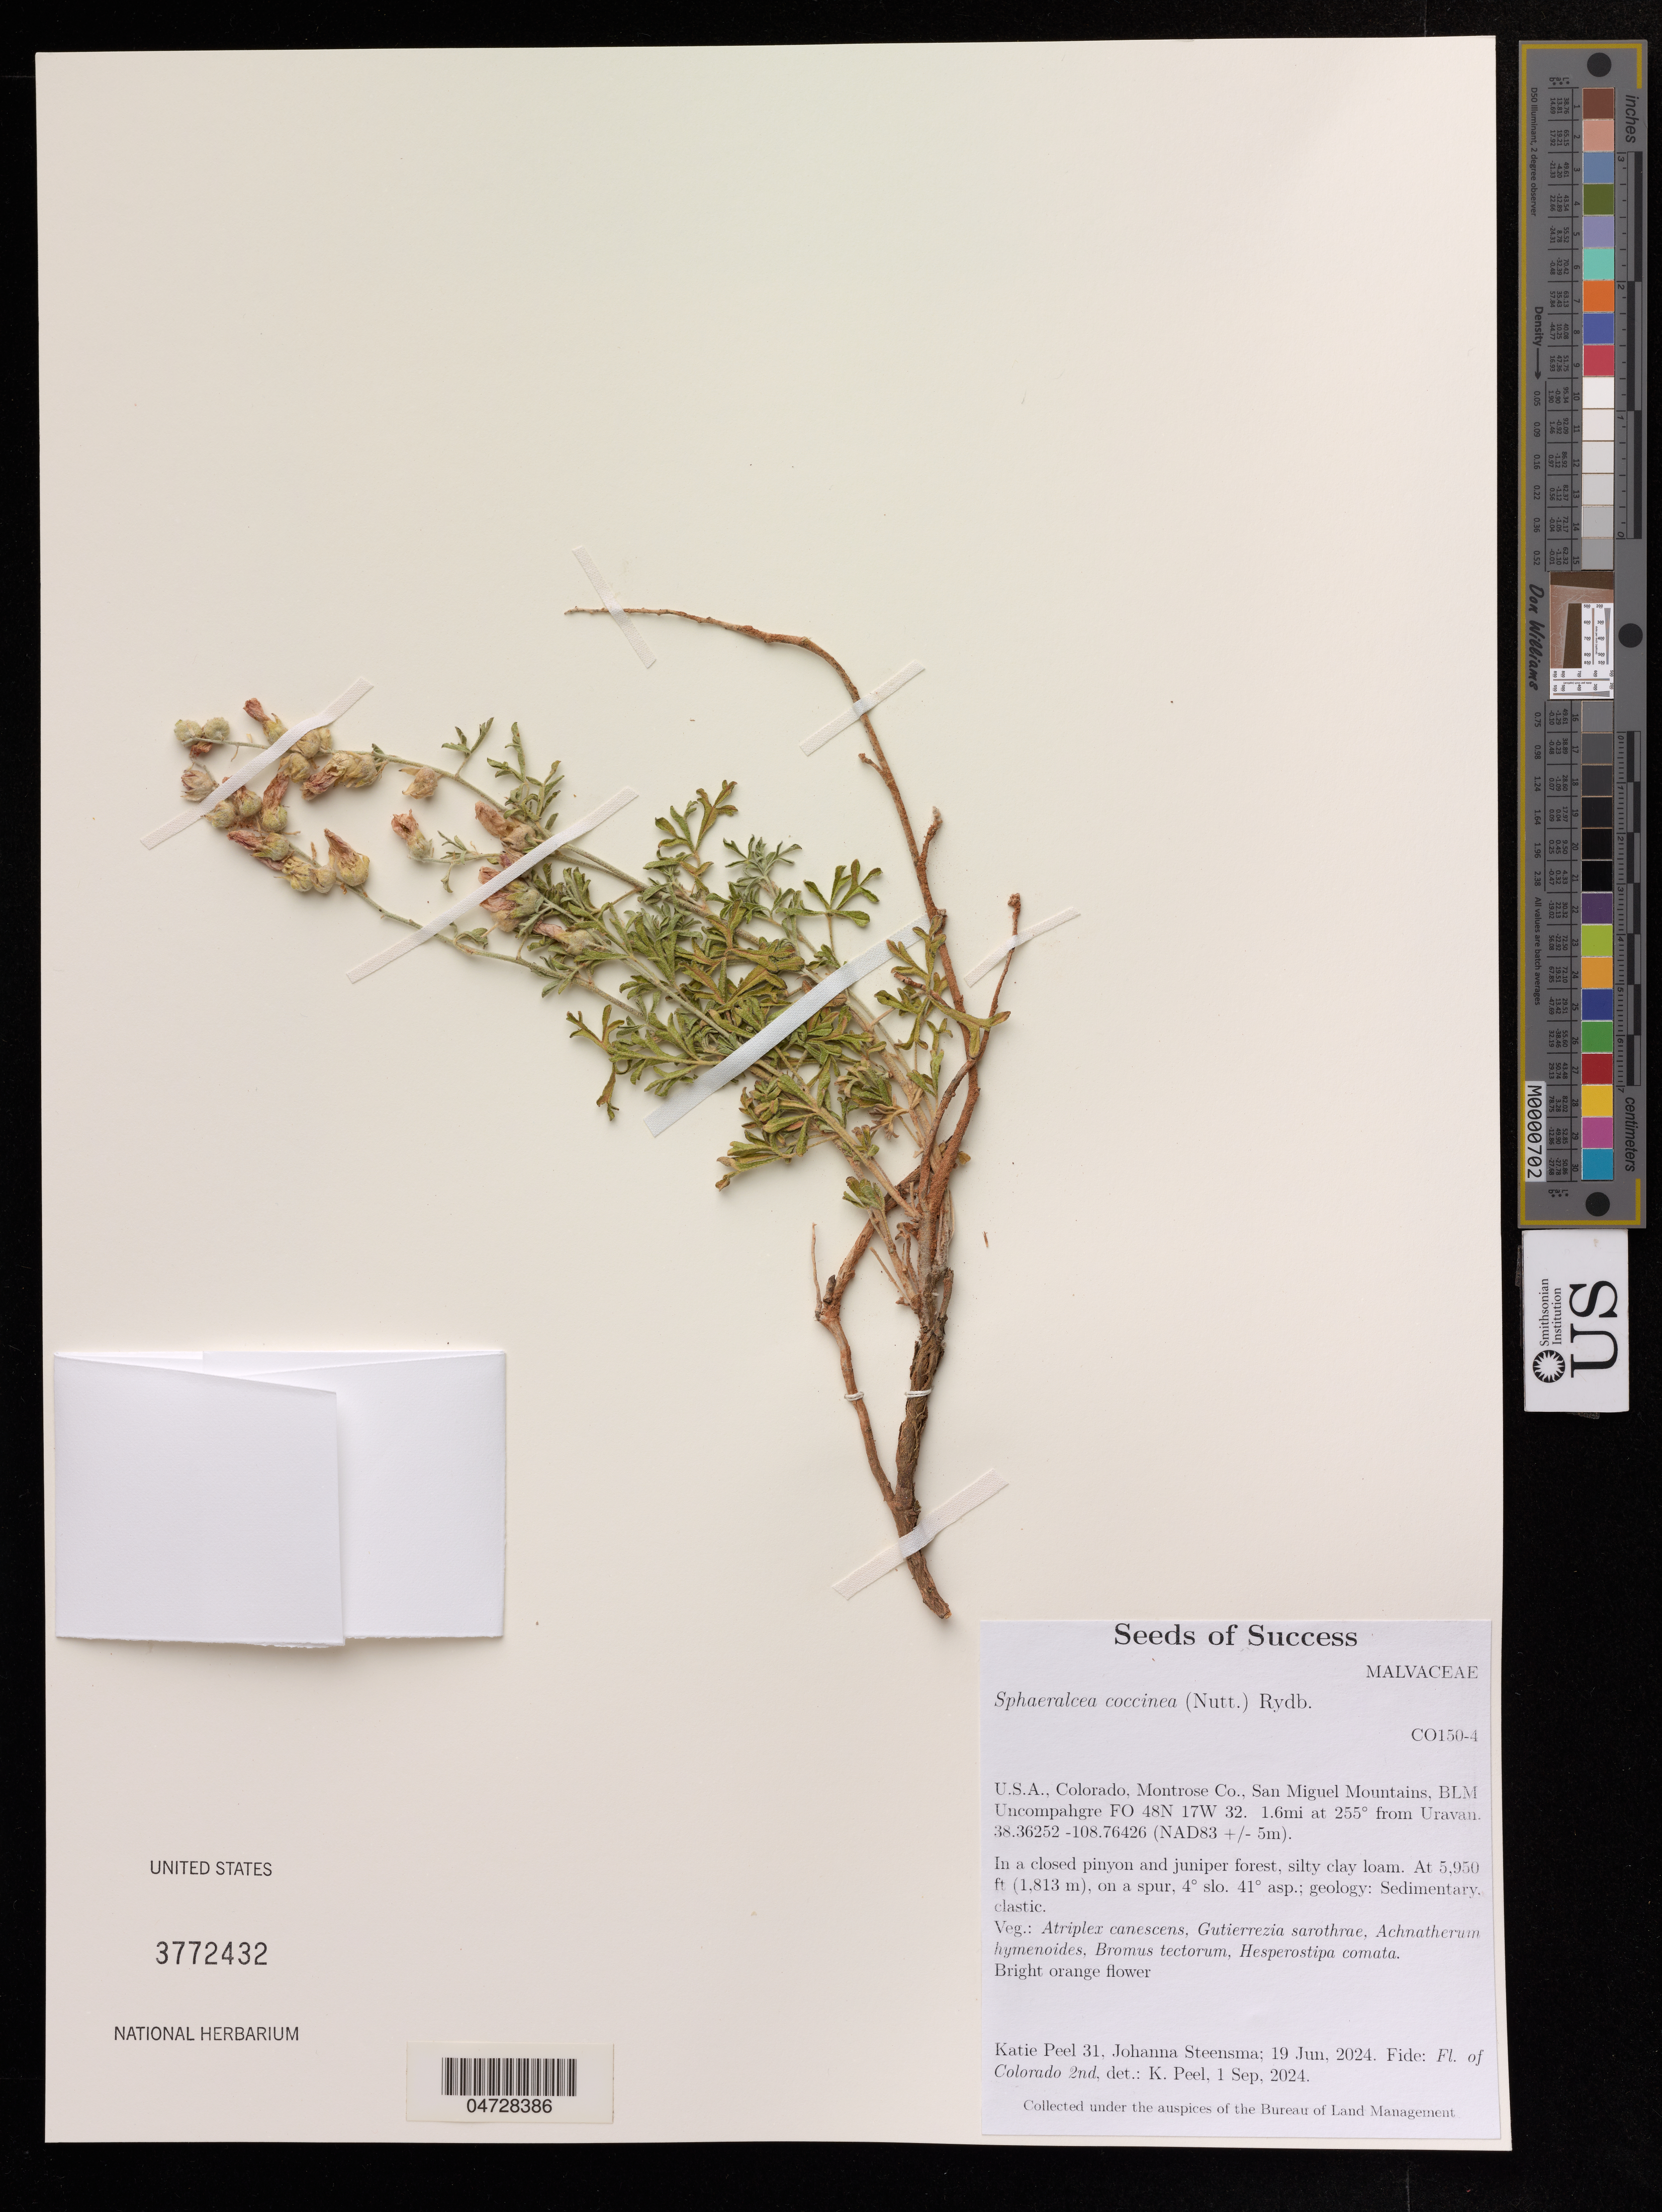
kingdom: Plantae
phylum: Tracheophyta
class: Magnoliopsida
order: Malvales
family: Malvaceae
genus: Sphaeralcea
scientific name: Sphaeralcea coccinea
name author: (Nutt.) Rydb.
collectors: K. Peel & J. Steensma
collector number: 31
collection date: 2024-06-19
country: United States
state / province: Colorado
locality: Montrose Co., San Miguel Mountains. BLM.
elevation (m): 1814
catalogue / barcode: US 3772432